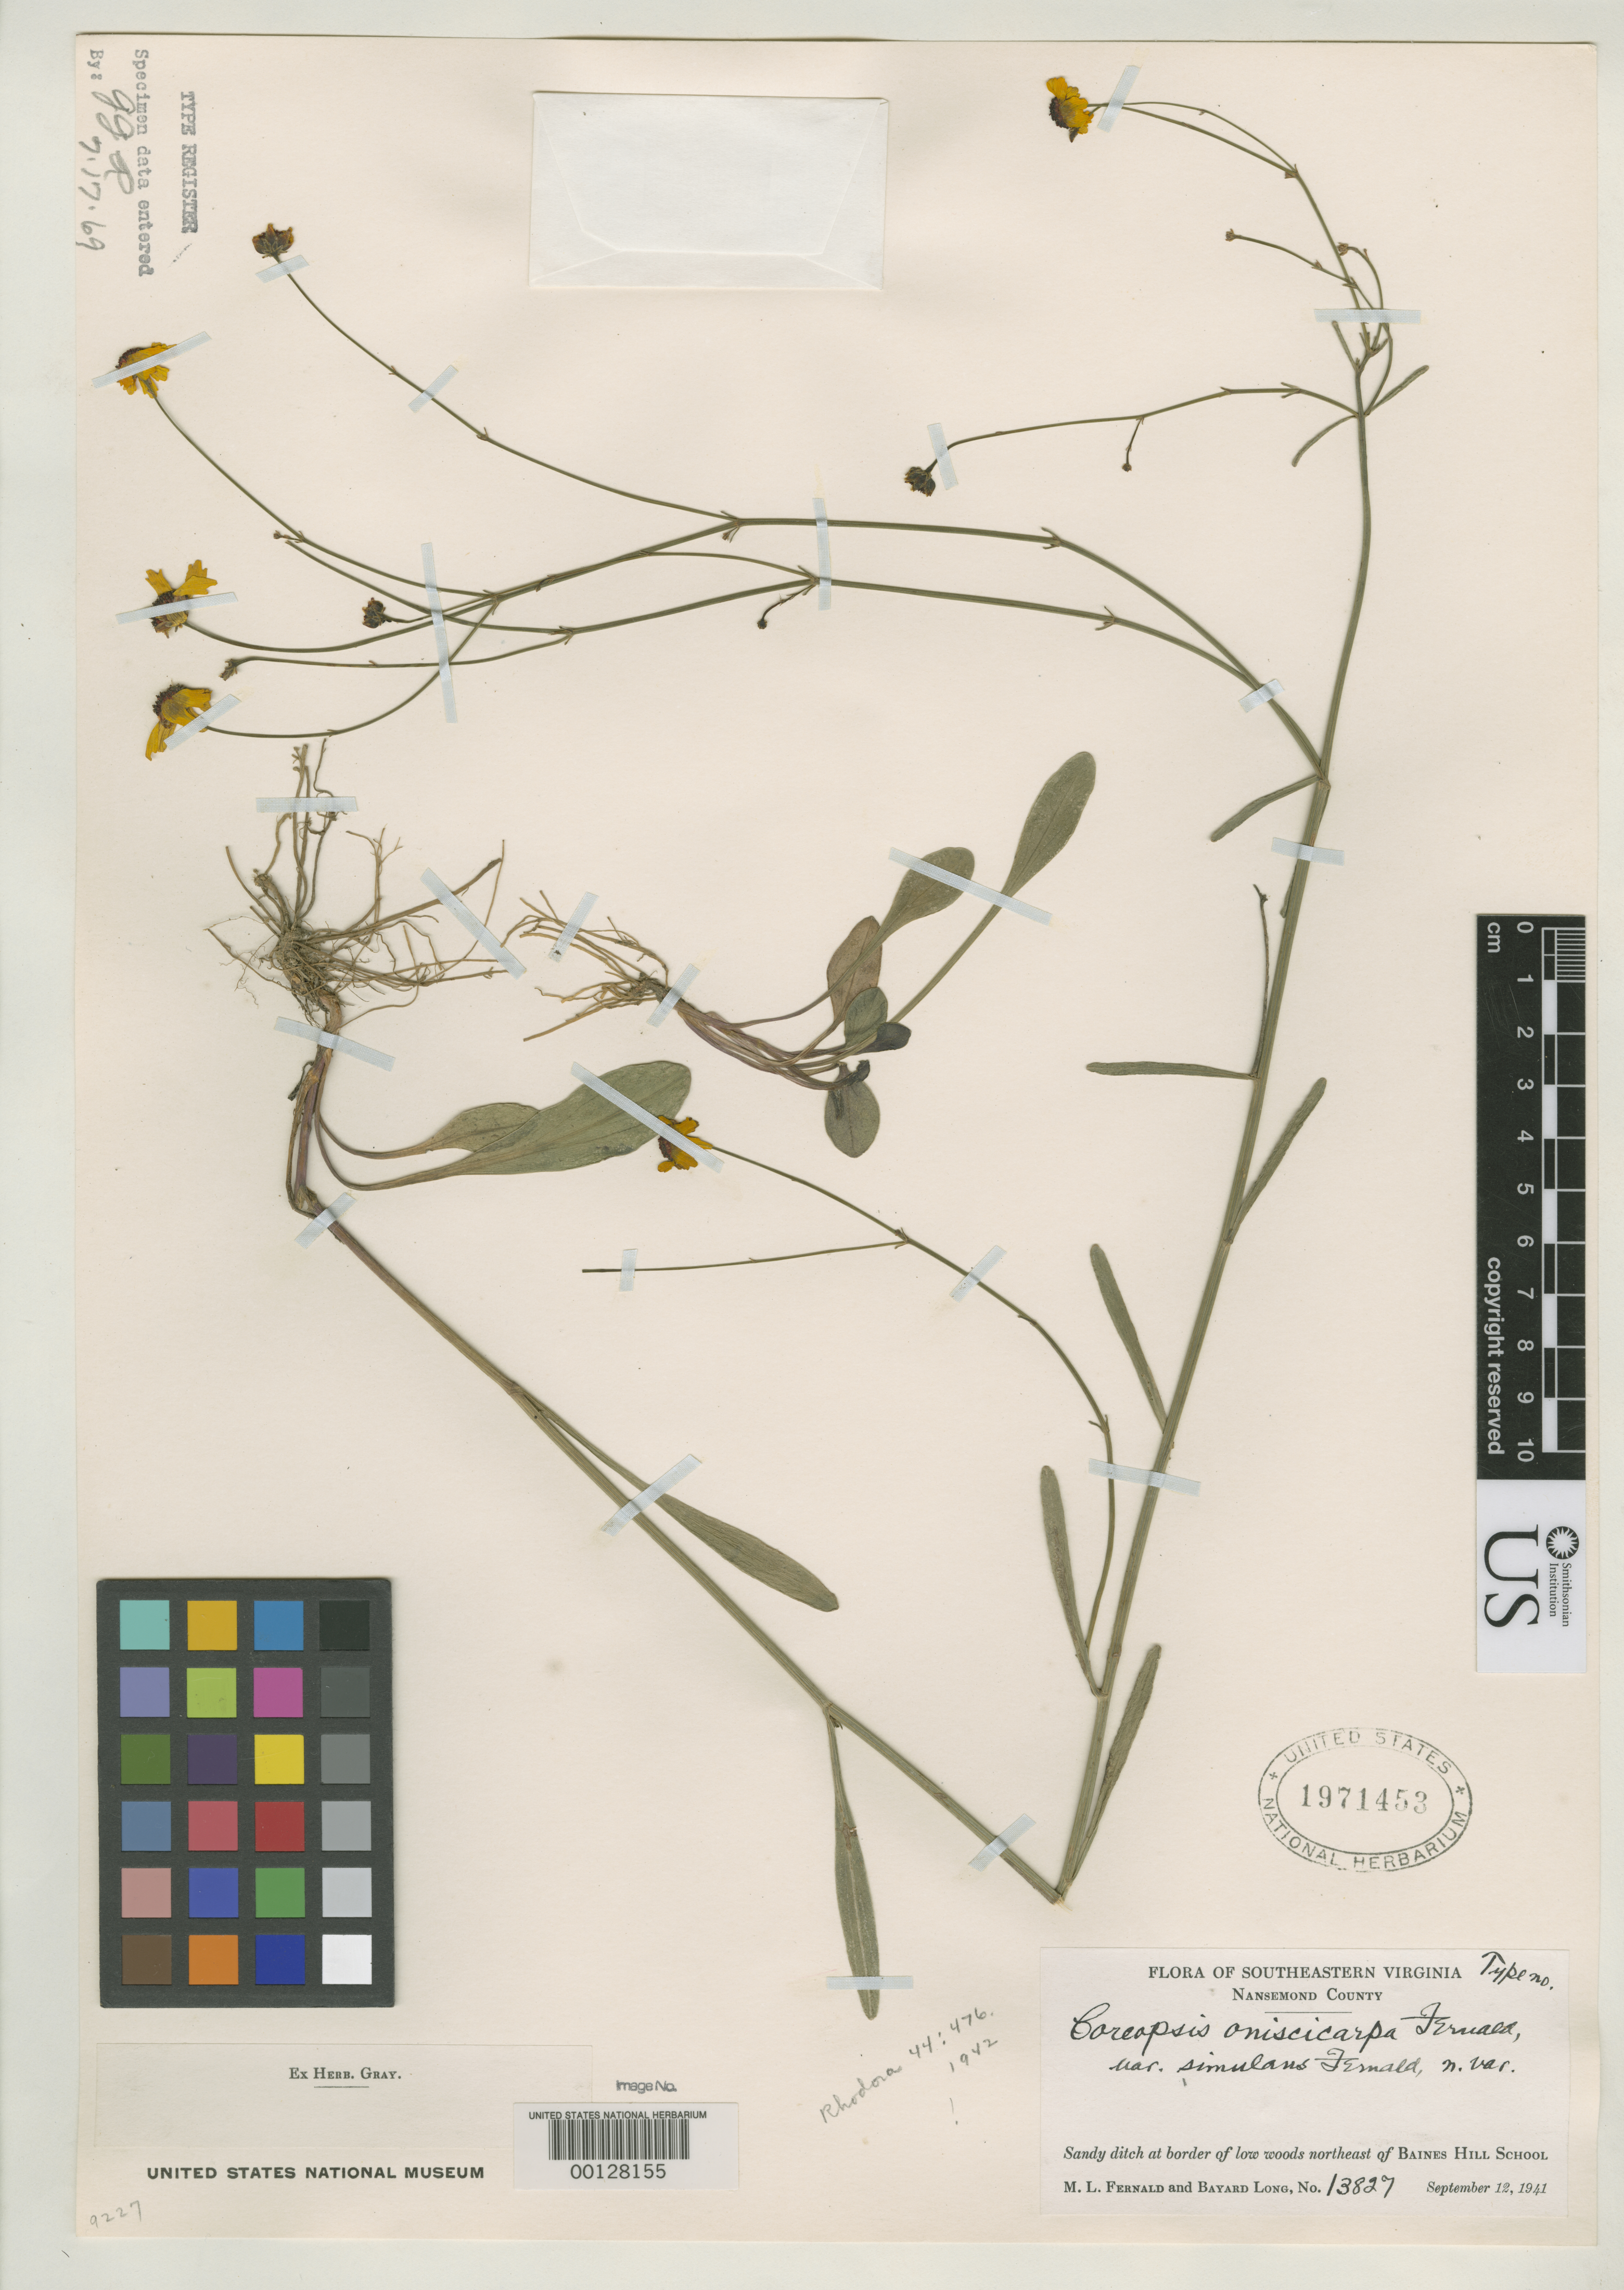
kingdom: Plantae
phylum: Tracheophyta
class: Magnoliopsida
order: Asterales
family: Asteraceae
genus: Coreopsis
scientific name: Coreopsis oniscicarpa var. simulans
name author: Fernald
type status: Isotype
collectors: M. L. Fernald & B. H. Long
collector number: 13827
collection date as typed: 12 Sep 1941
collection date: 1941-09-12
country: United States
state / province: Virginia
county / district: City of Suffolk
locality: NE of Baines Hill School.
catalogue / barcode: US 1971453